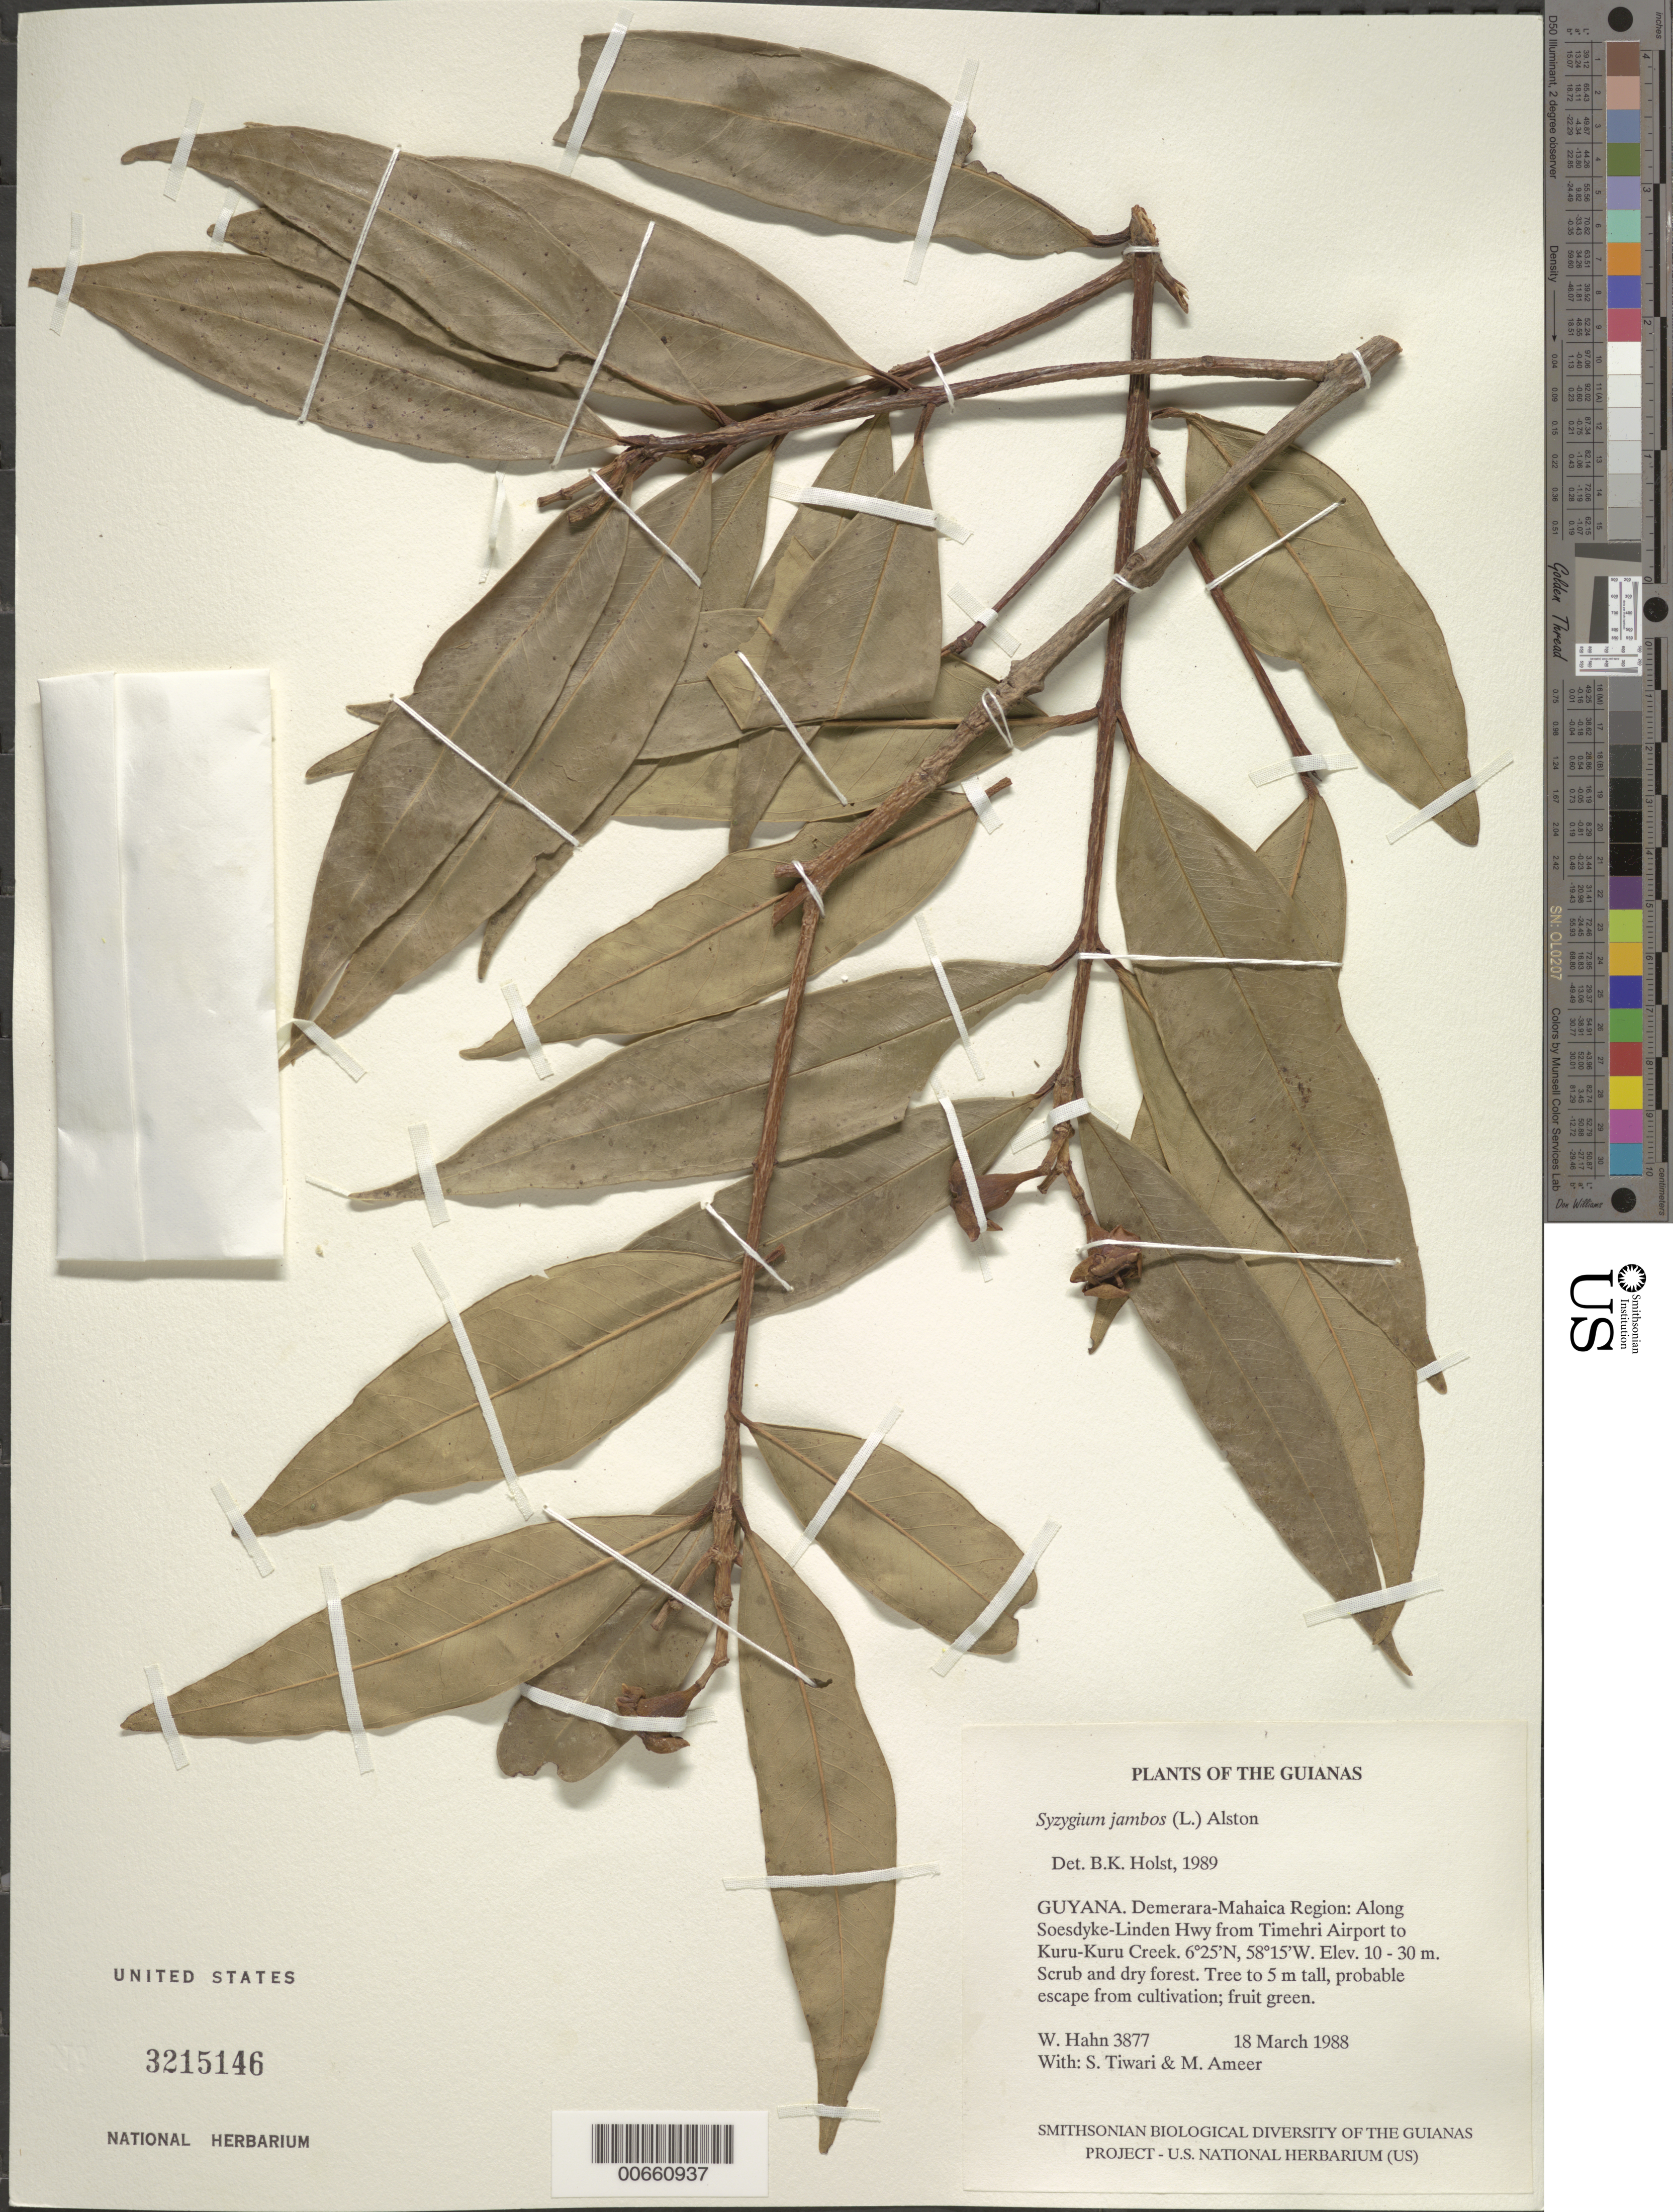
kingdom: Plantae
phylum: Tracheophyta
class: Magnoliopsida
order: Myrtales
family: Myrtaceae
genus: Syzygium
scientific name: Syzygium jambos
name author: (L.) Alston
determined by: Holst, Bruce K.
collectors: W. Hahn, S. Tiwari & M. Ameer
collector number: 3877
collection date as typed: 18 March 1988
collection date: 1988-03-18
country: Guyana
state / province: Demerara-Mahaica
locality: Along Soesdyke-Linden Hwy from Timehri Airport to Kuru-Kuru Creek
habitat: Scrub and dry forest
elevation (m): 10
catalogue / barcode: US 3215146